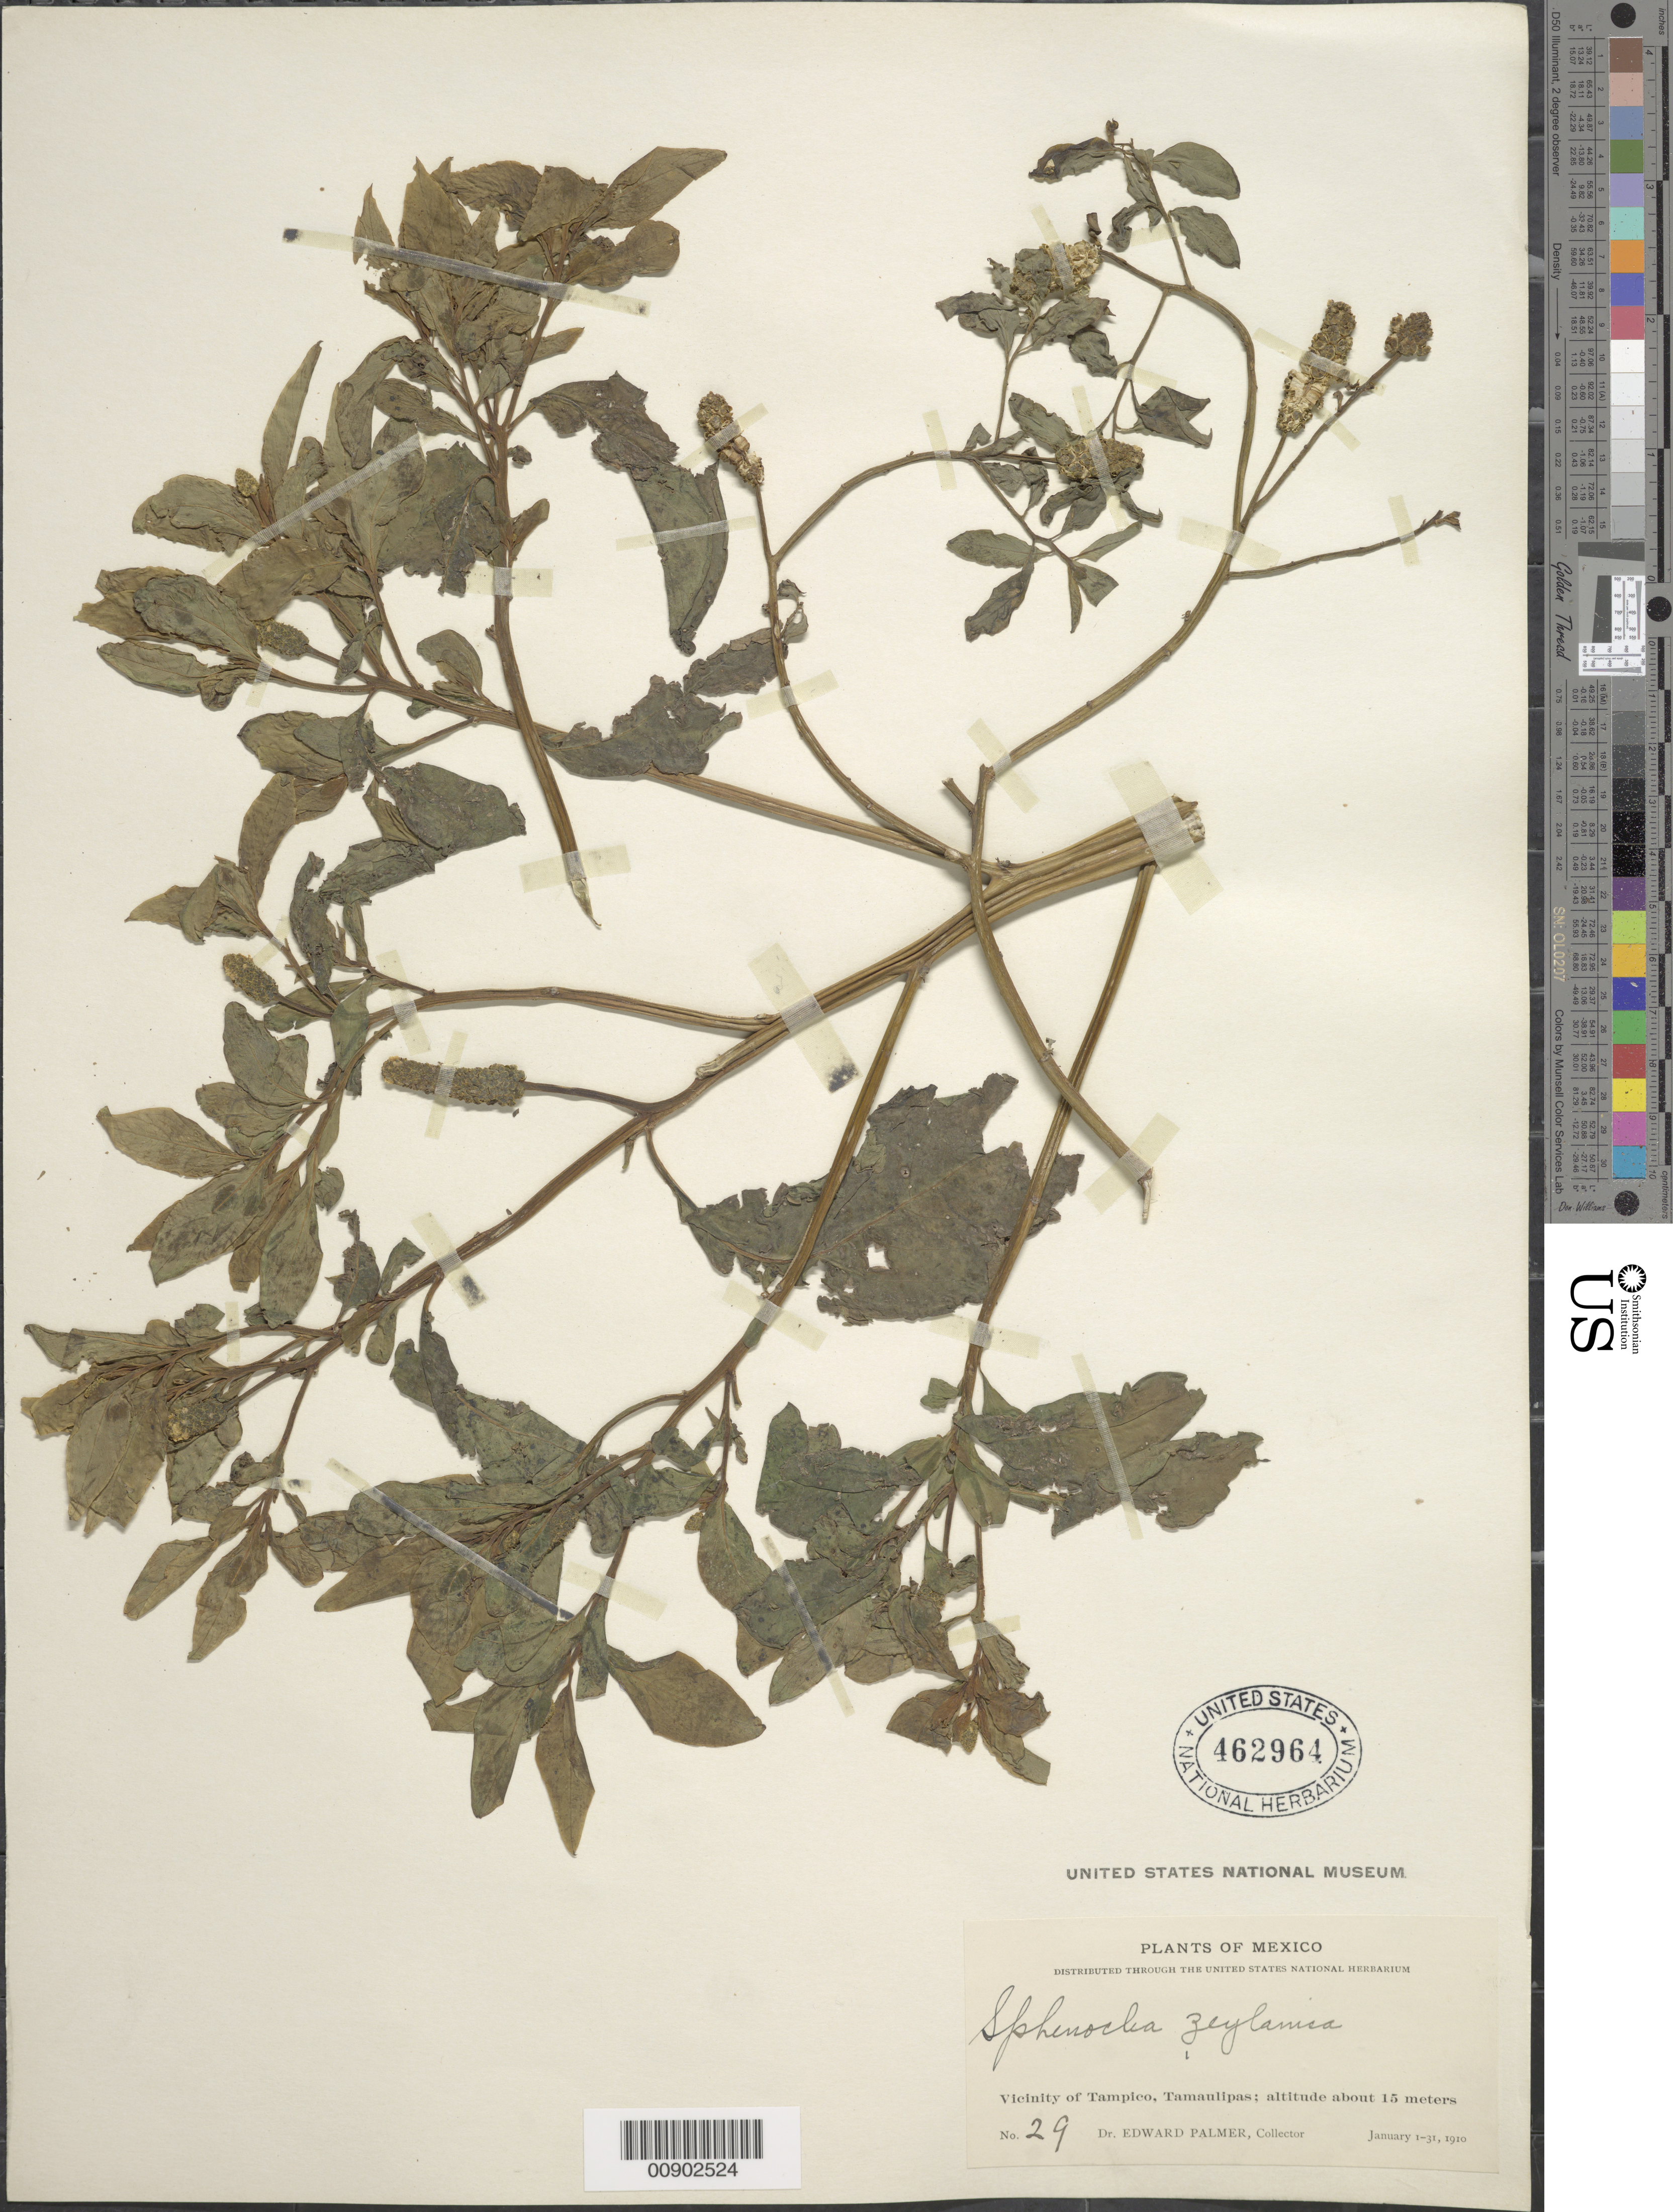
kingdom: Plantae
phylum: Tracheophyta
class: Magnoliopsida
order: Solanales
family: Sphenocleaceae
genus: Sphenoclea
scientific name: Sphenoclea zeylanica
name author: Gaertn.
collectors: E. Palmer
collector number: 29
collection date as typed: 01 Jan 1910 to 31 Jan 1910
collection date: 1910-01-01/1910-01-31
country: Mexico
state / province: Tamaulipas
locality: Vicinity of Tampico, Tamaulipas.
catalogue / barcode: US 462964